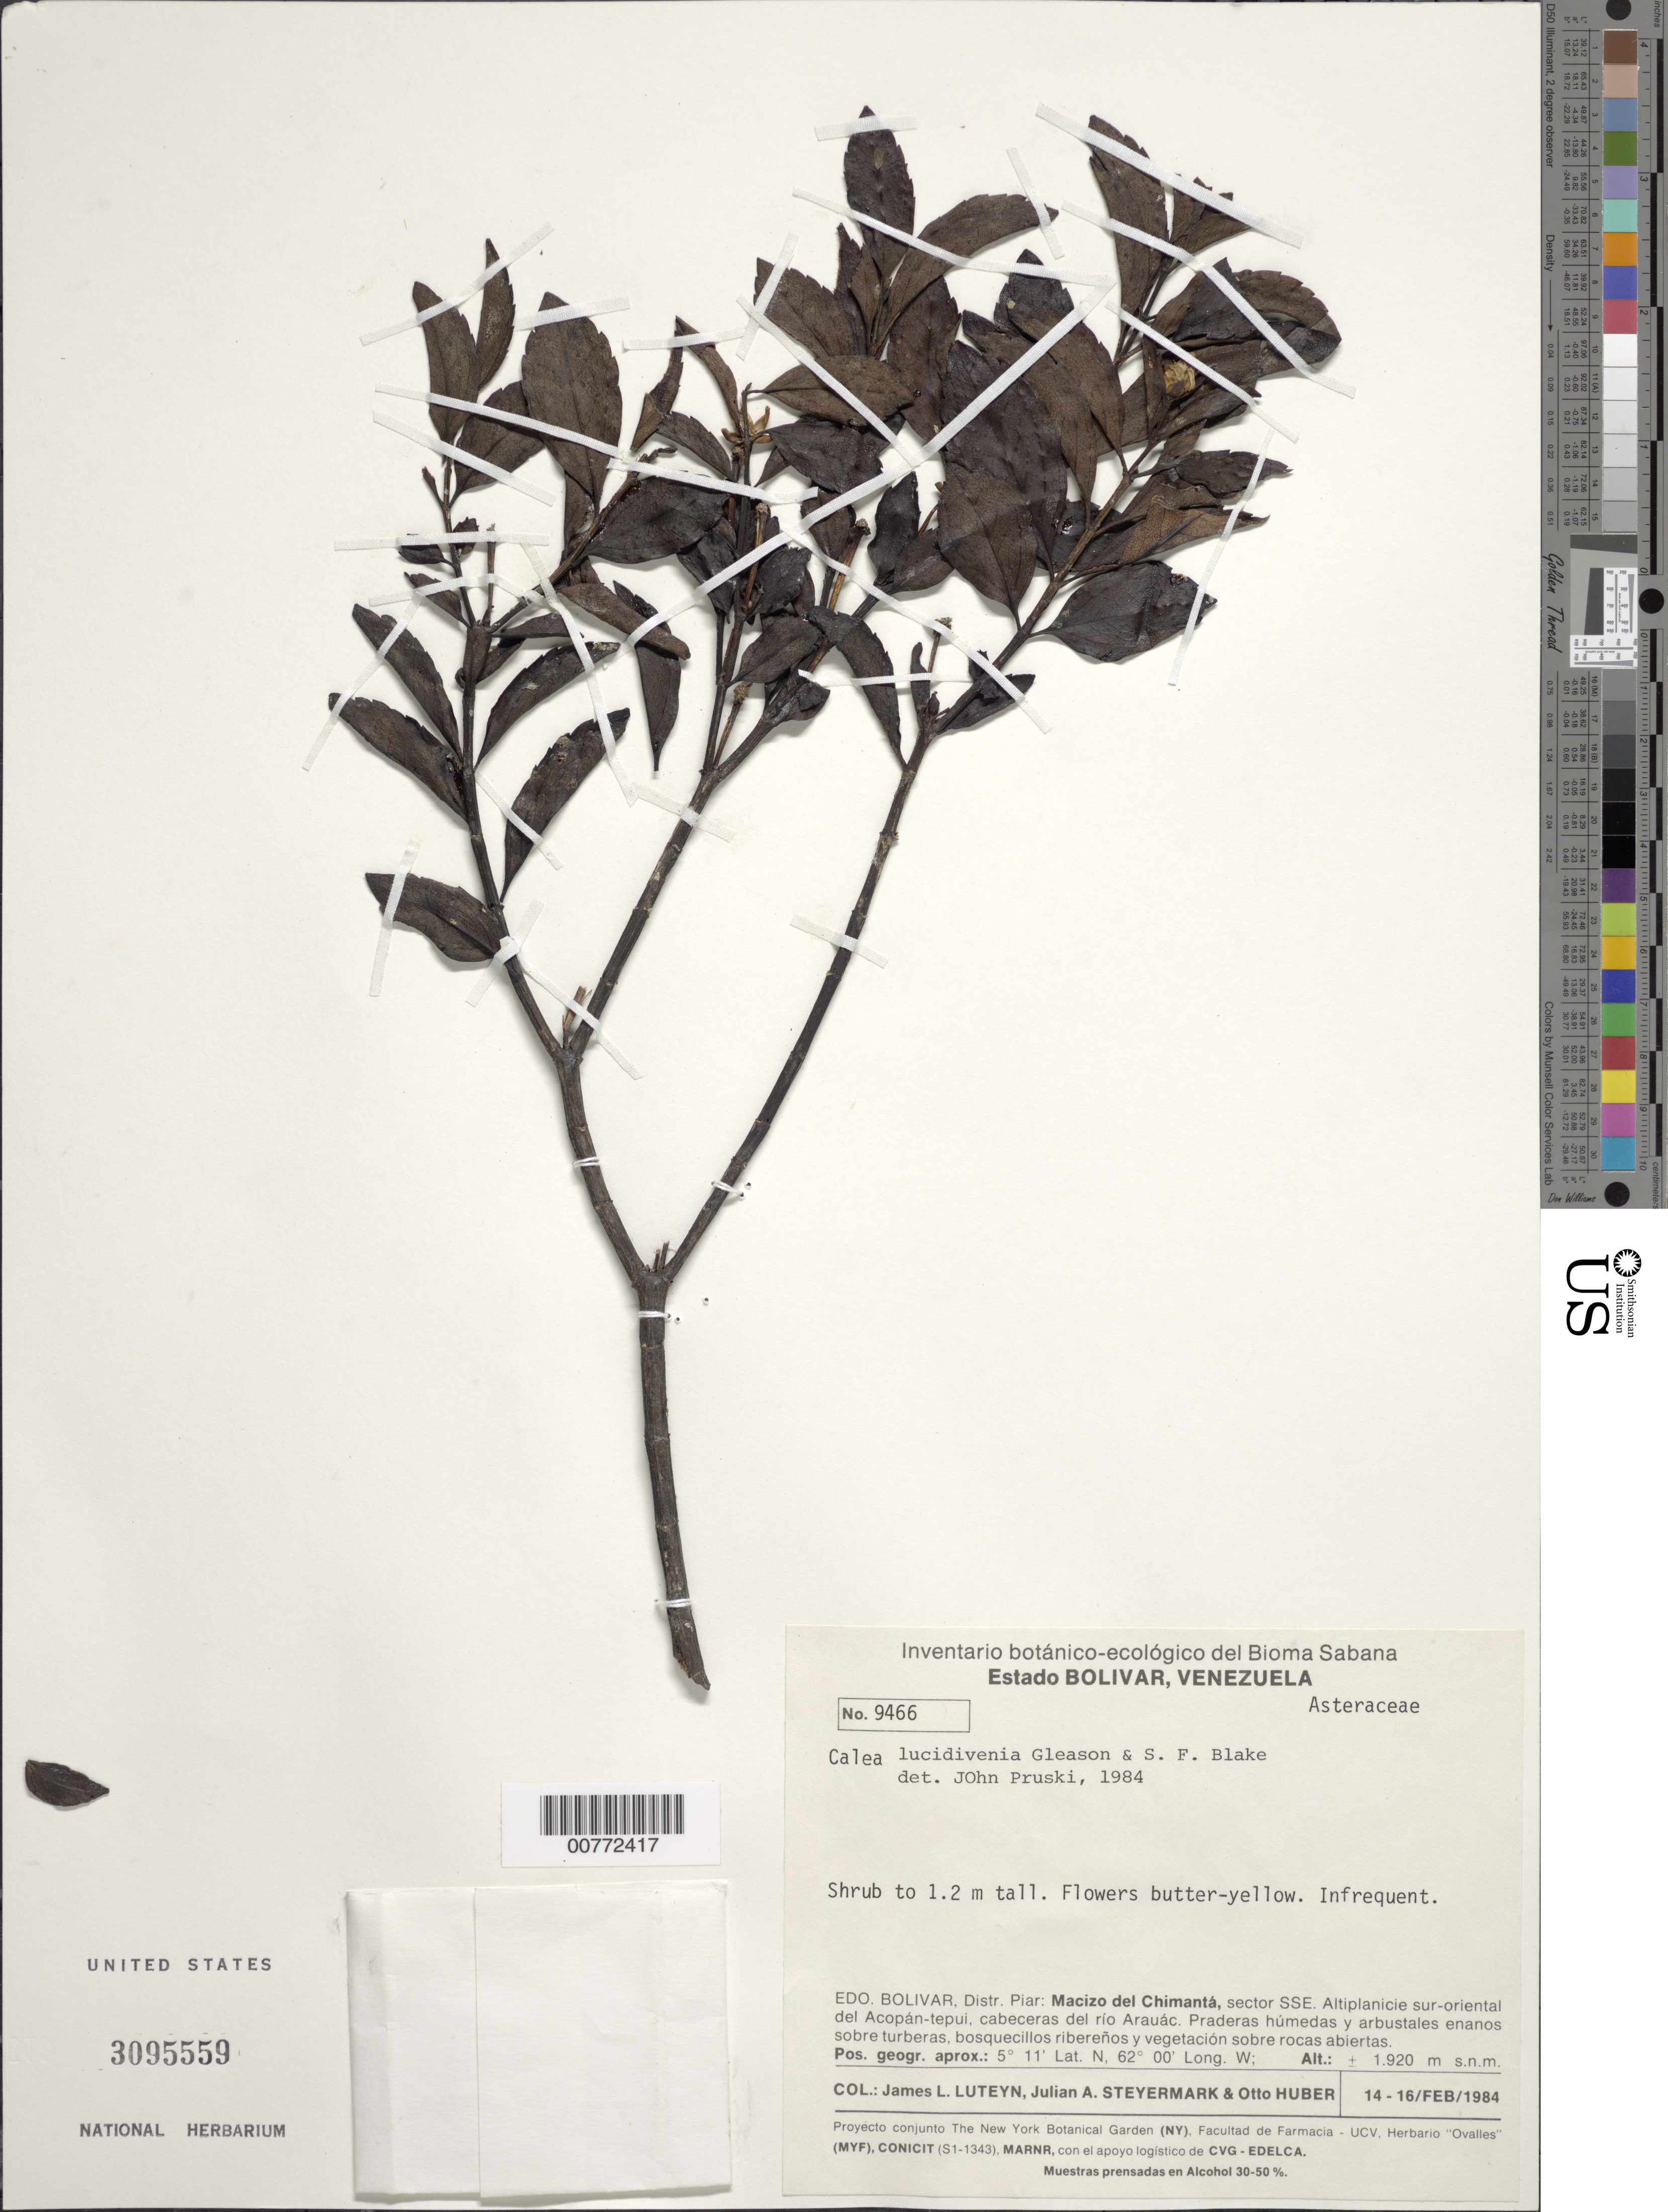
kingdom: Plantae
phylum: Tracheophyta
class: Magnoliopsida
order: Asterales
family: Asteraceae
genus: Calea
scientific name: Calea lucidivenia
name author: Gleason & S.F. Blake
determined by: Pruski, J. F.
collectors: J. L. Luteyn, J. Steyermark & O. Huber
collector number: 9466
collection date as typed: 14-Feb-84 to 16-Feb-84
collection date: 1984-02-14/1984-02-16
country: Venezuela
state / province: Bolívar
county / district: Piar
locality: Macizo del Chimantá, sector SSE. Altiplanicie sur-oriental del Acopán-tepuí, cabeceras del río Arauác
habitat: Praderas húmedas y arbustales enanos sobre turberas, bosquecillos riberenos y vegetación sobre rocas abiertas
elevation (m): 1920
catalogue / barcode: US 3095559